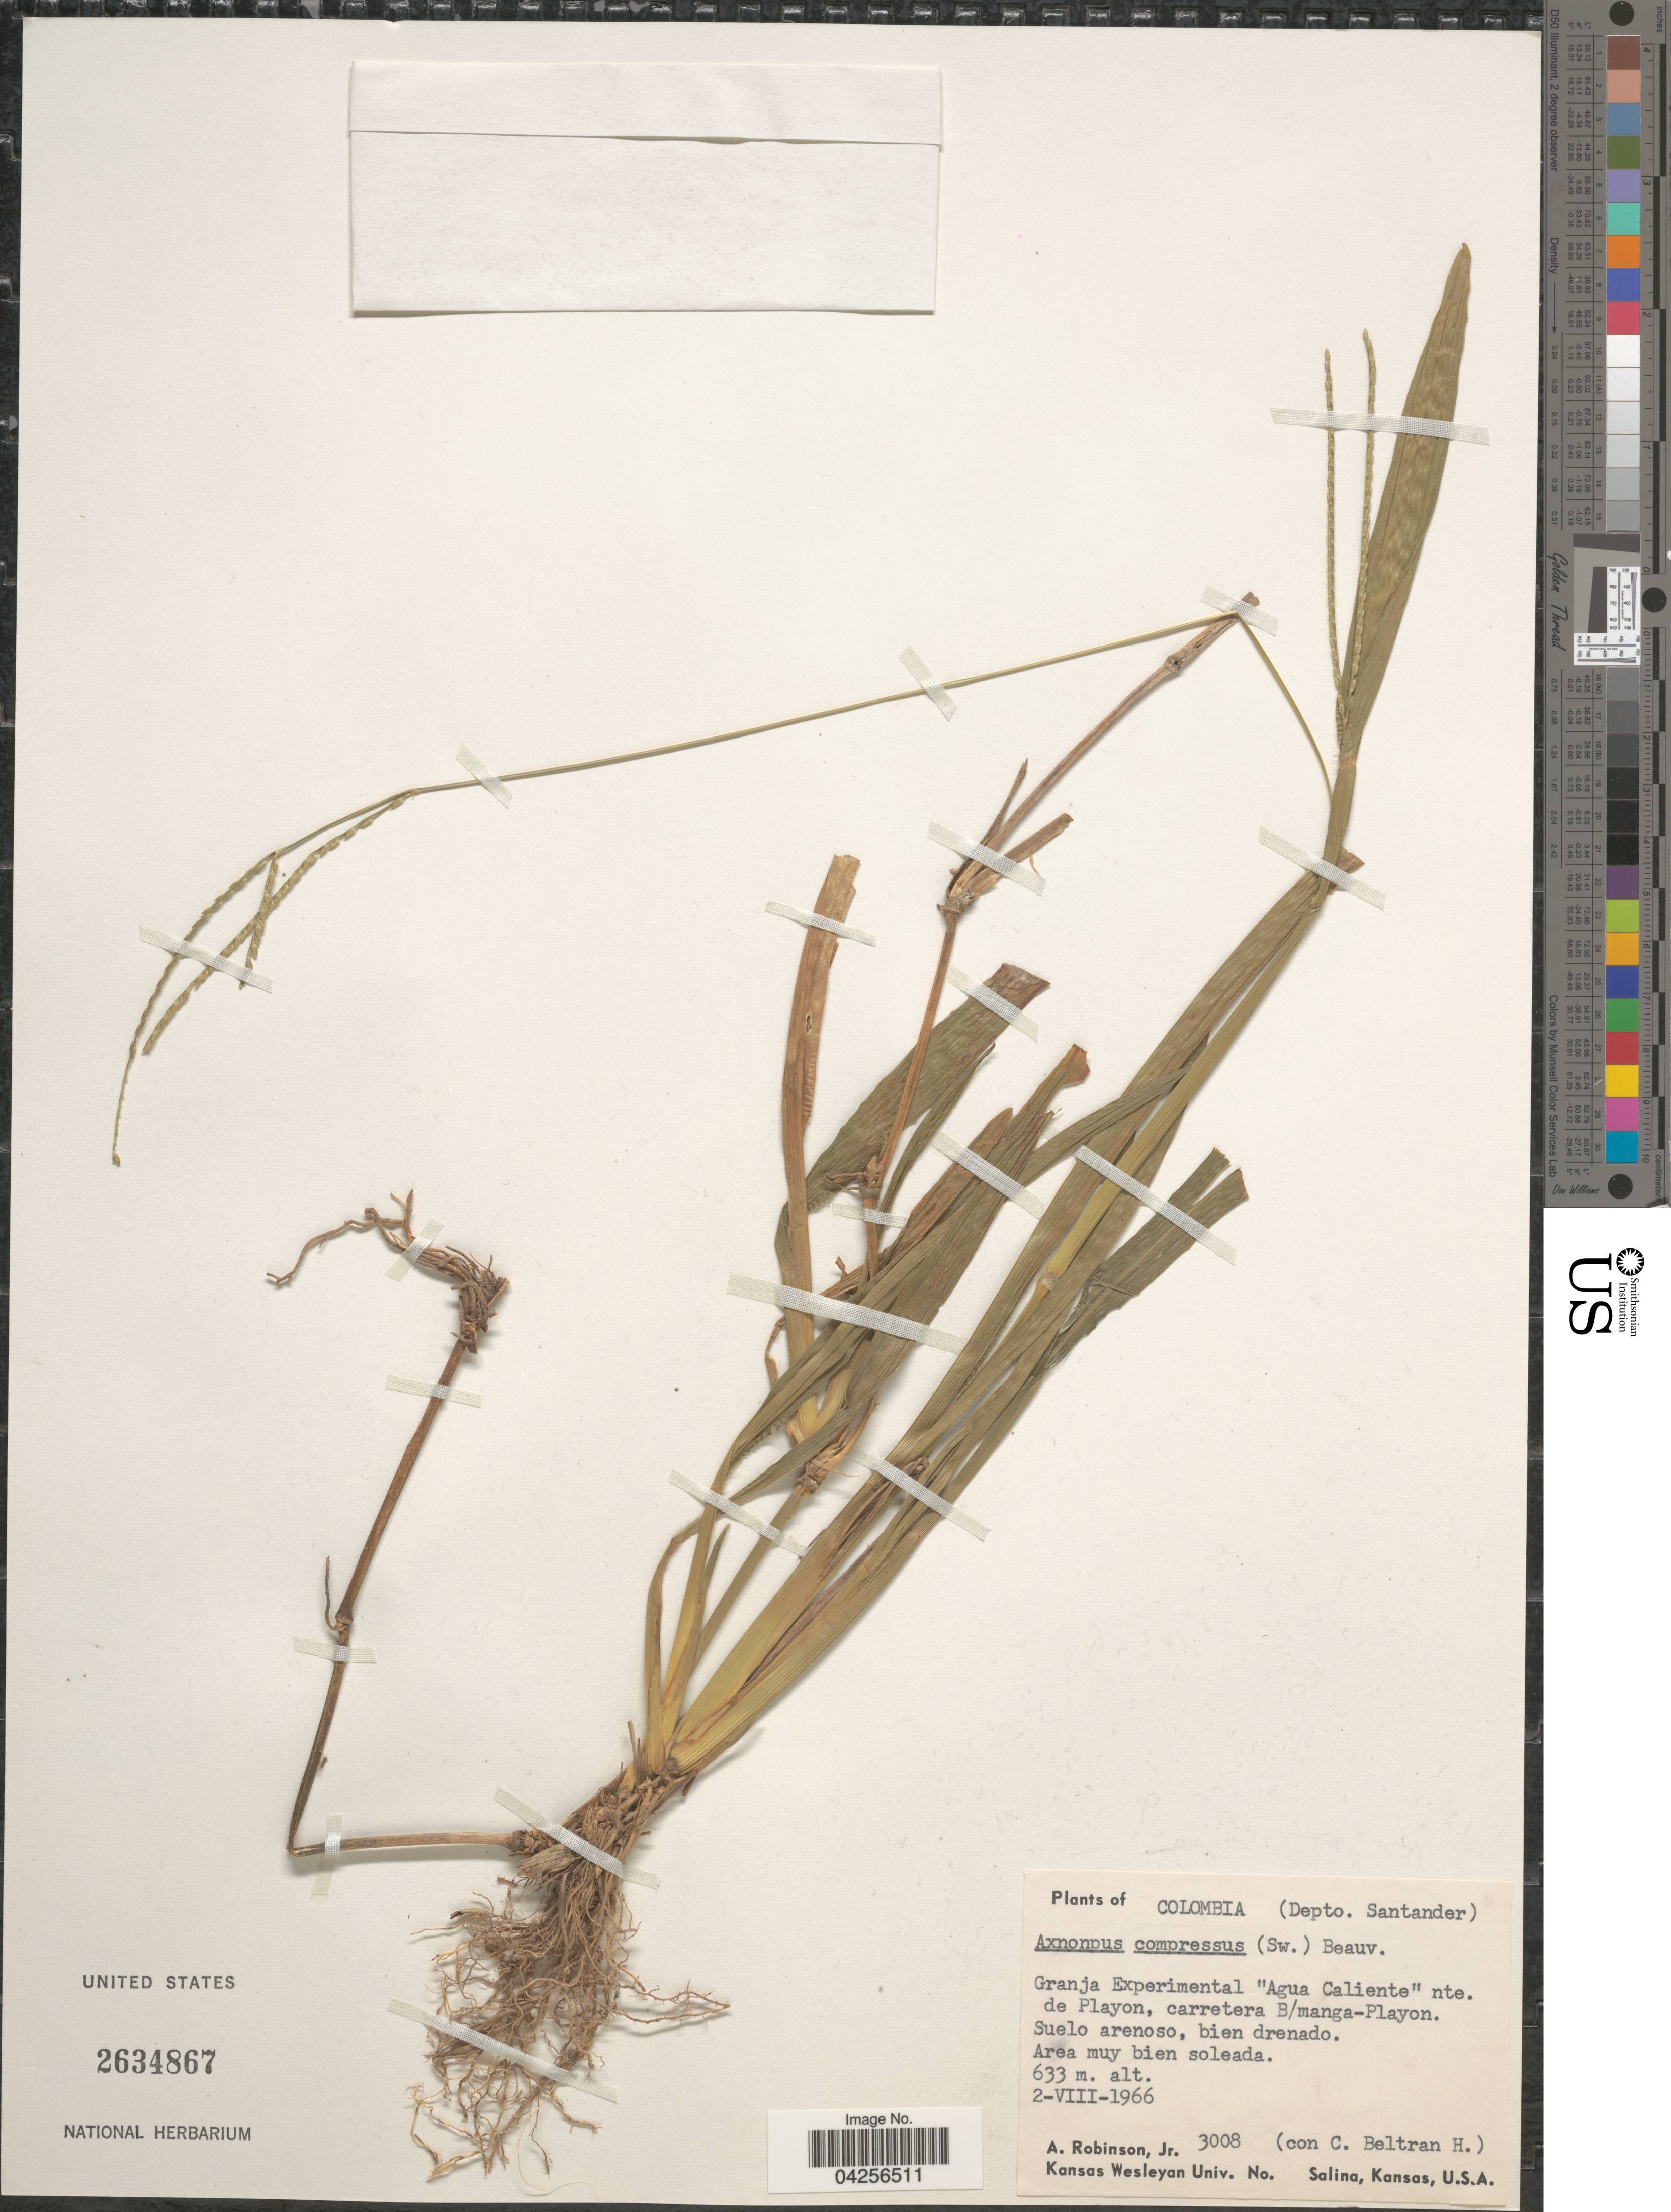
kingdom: Plantae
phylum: Tracheophyta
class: Liliopsida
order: Poales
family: Poaceae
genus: Axonopus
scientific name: Axonopus compressus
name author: (Sw.) P. Beauv.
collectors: A. Robinson Jr. & C. Beltran H.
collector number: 3008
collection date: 1966-08-02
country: Colombia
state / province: Santander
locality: (Depto. Santander). Granja Experimental "Agua Caliente" nte. de Playon, carretera B/manga-Playon.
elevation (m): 633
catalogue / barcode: US 2634867